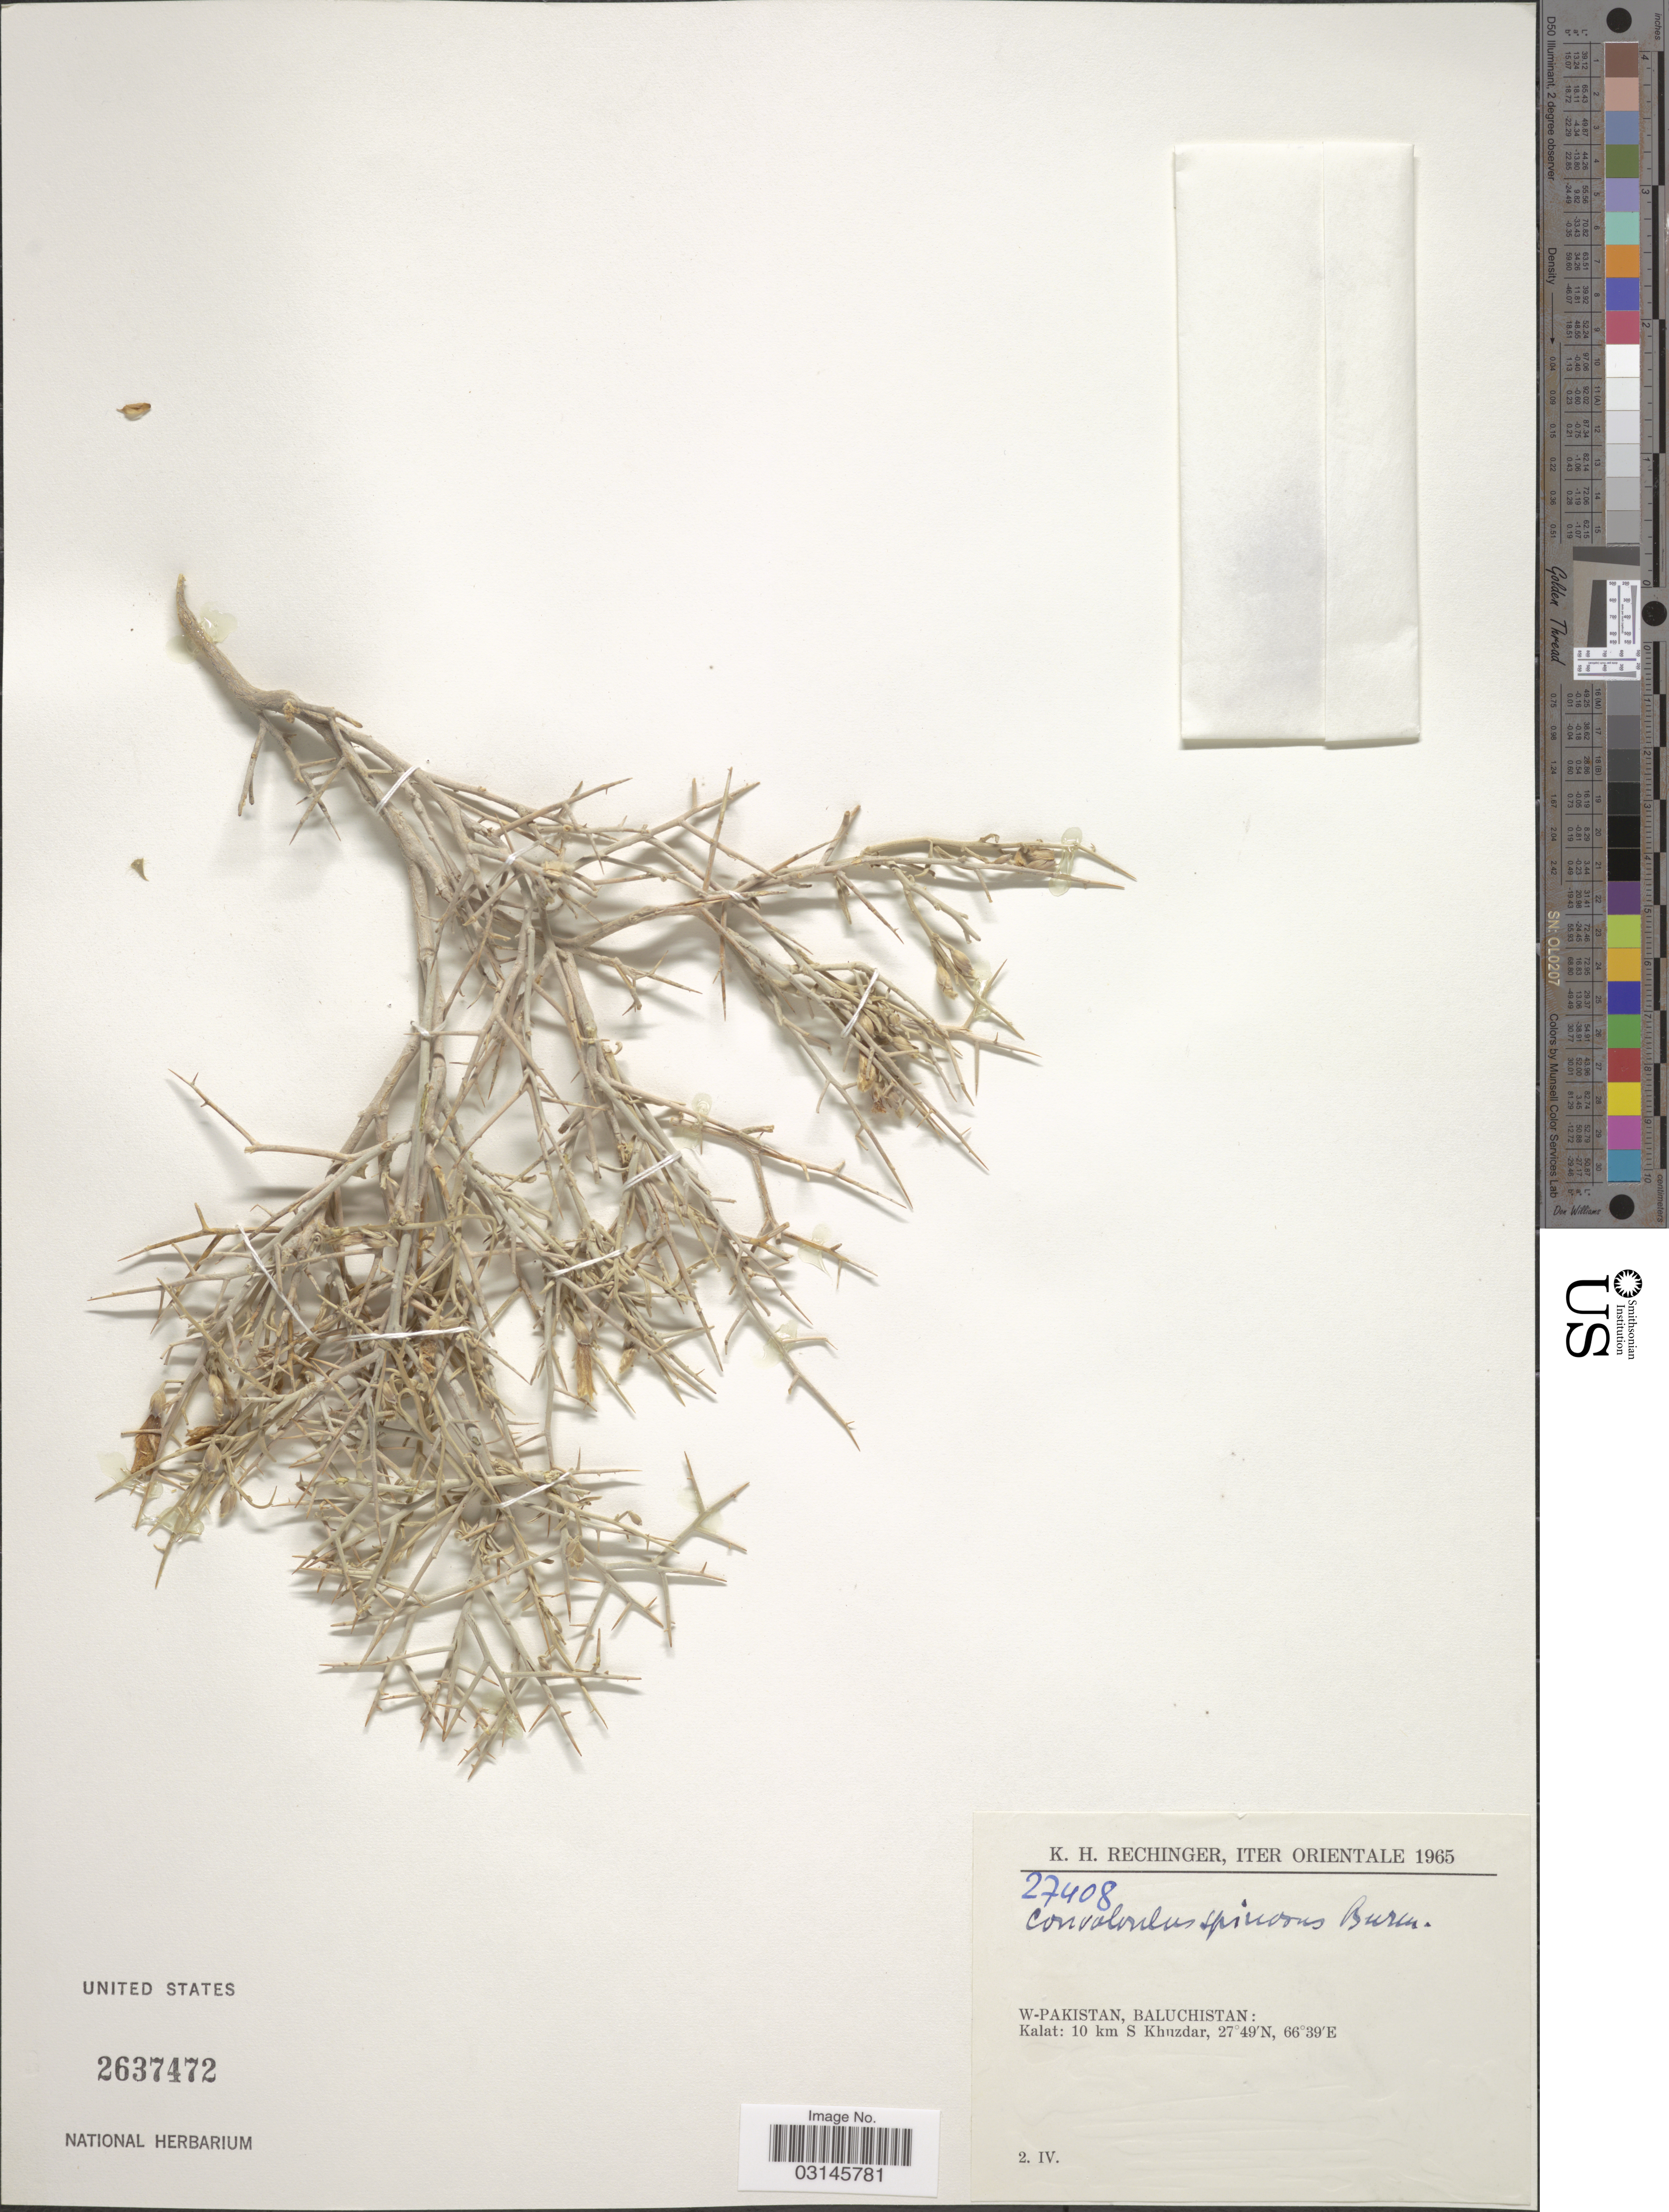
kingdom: Plantae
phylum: Tracheophyta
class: Magnoliopsida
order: Solanales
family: Convolvulaceae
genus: Convolvulus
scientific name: Convolvulus spinosus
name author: Burm. f.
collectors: K. H. Rechinger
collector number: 27408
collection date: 1965-04-02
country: Pakistan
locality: Iter Orientale, W-Pakistan, Baluchistan: Kalat: 10 km S Khuzdar.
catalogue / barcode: US 2637472